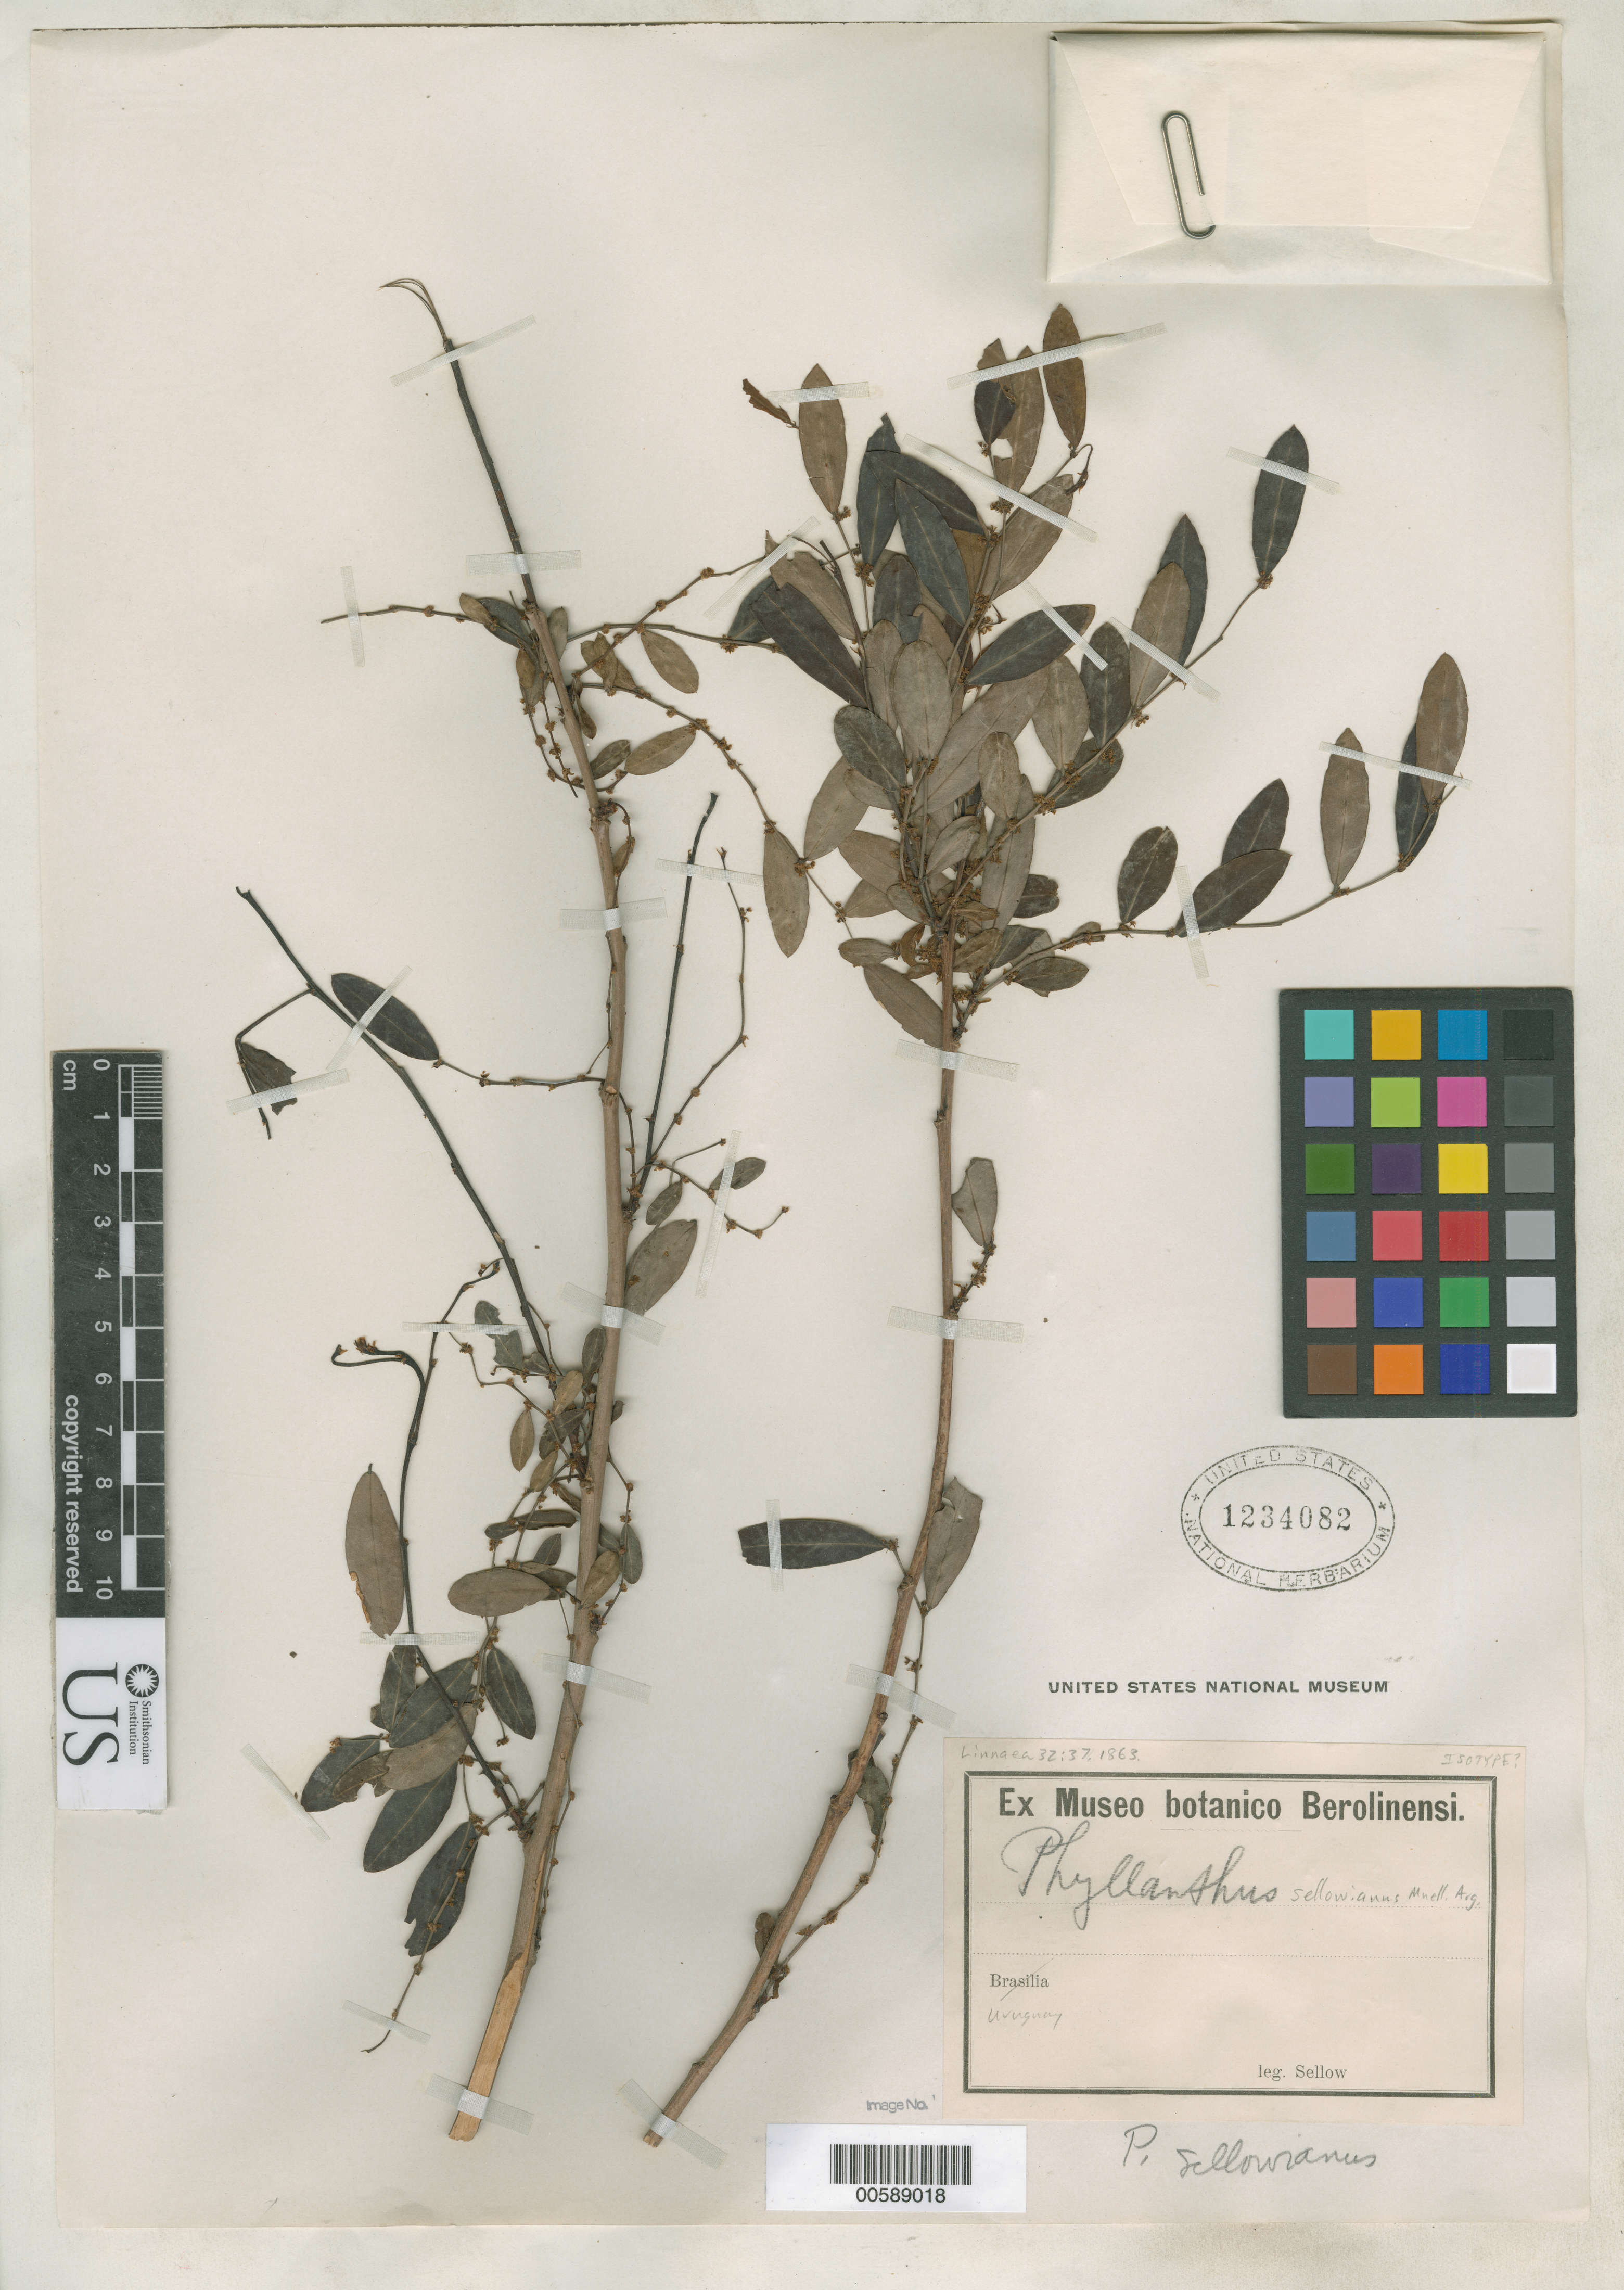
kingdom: Plantae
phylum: Tracheophyta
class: Magnoliopsida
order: Malpighiales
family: Phyllanthaceae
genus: Phyllanthus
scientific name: Phyllanthus sellowianus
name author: Müll. Arg.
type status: Possible Isotype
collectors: F. Sellow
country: Uruguay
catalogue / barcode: US 1234082